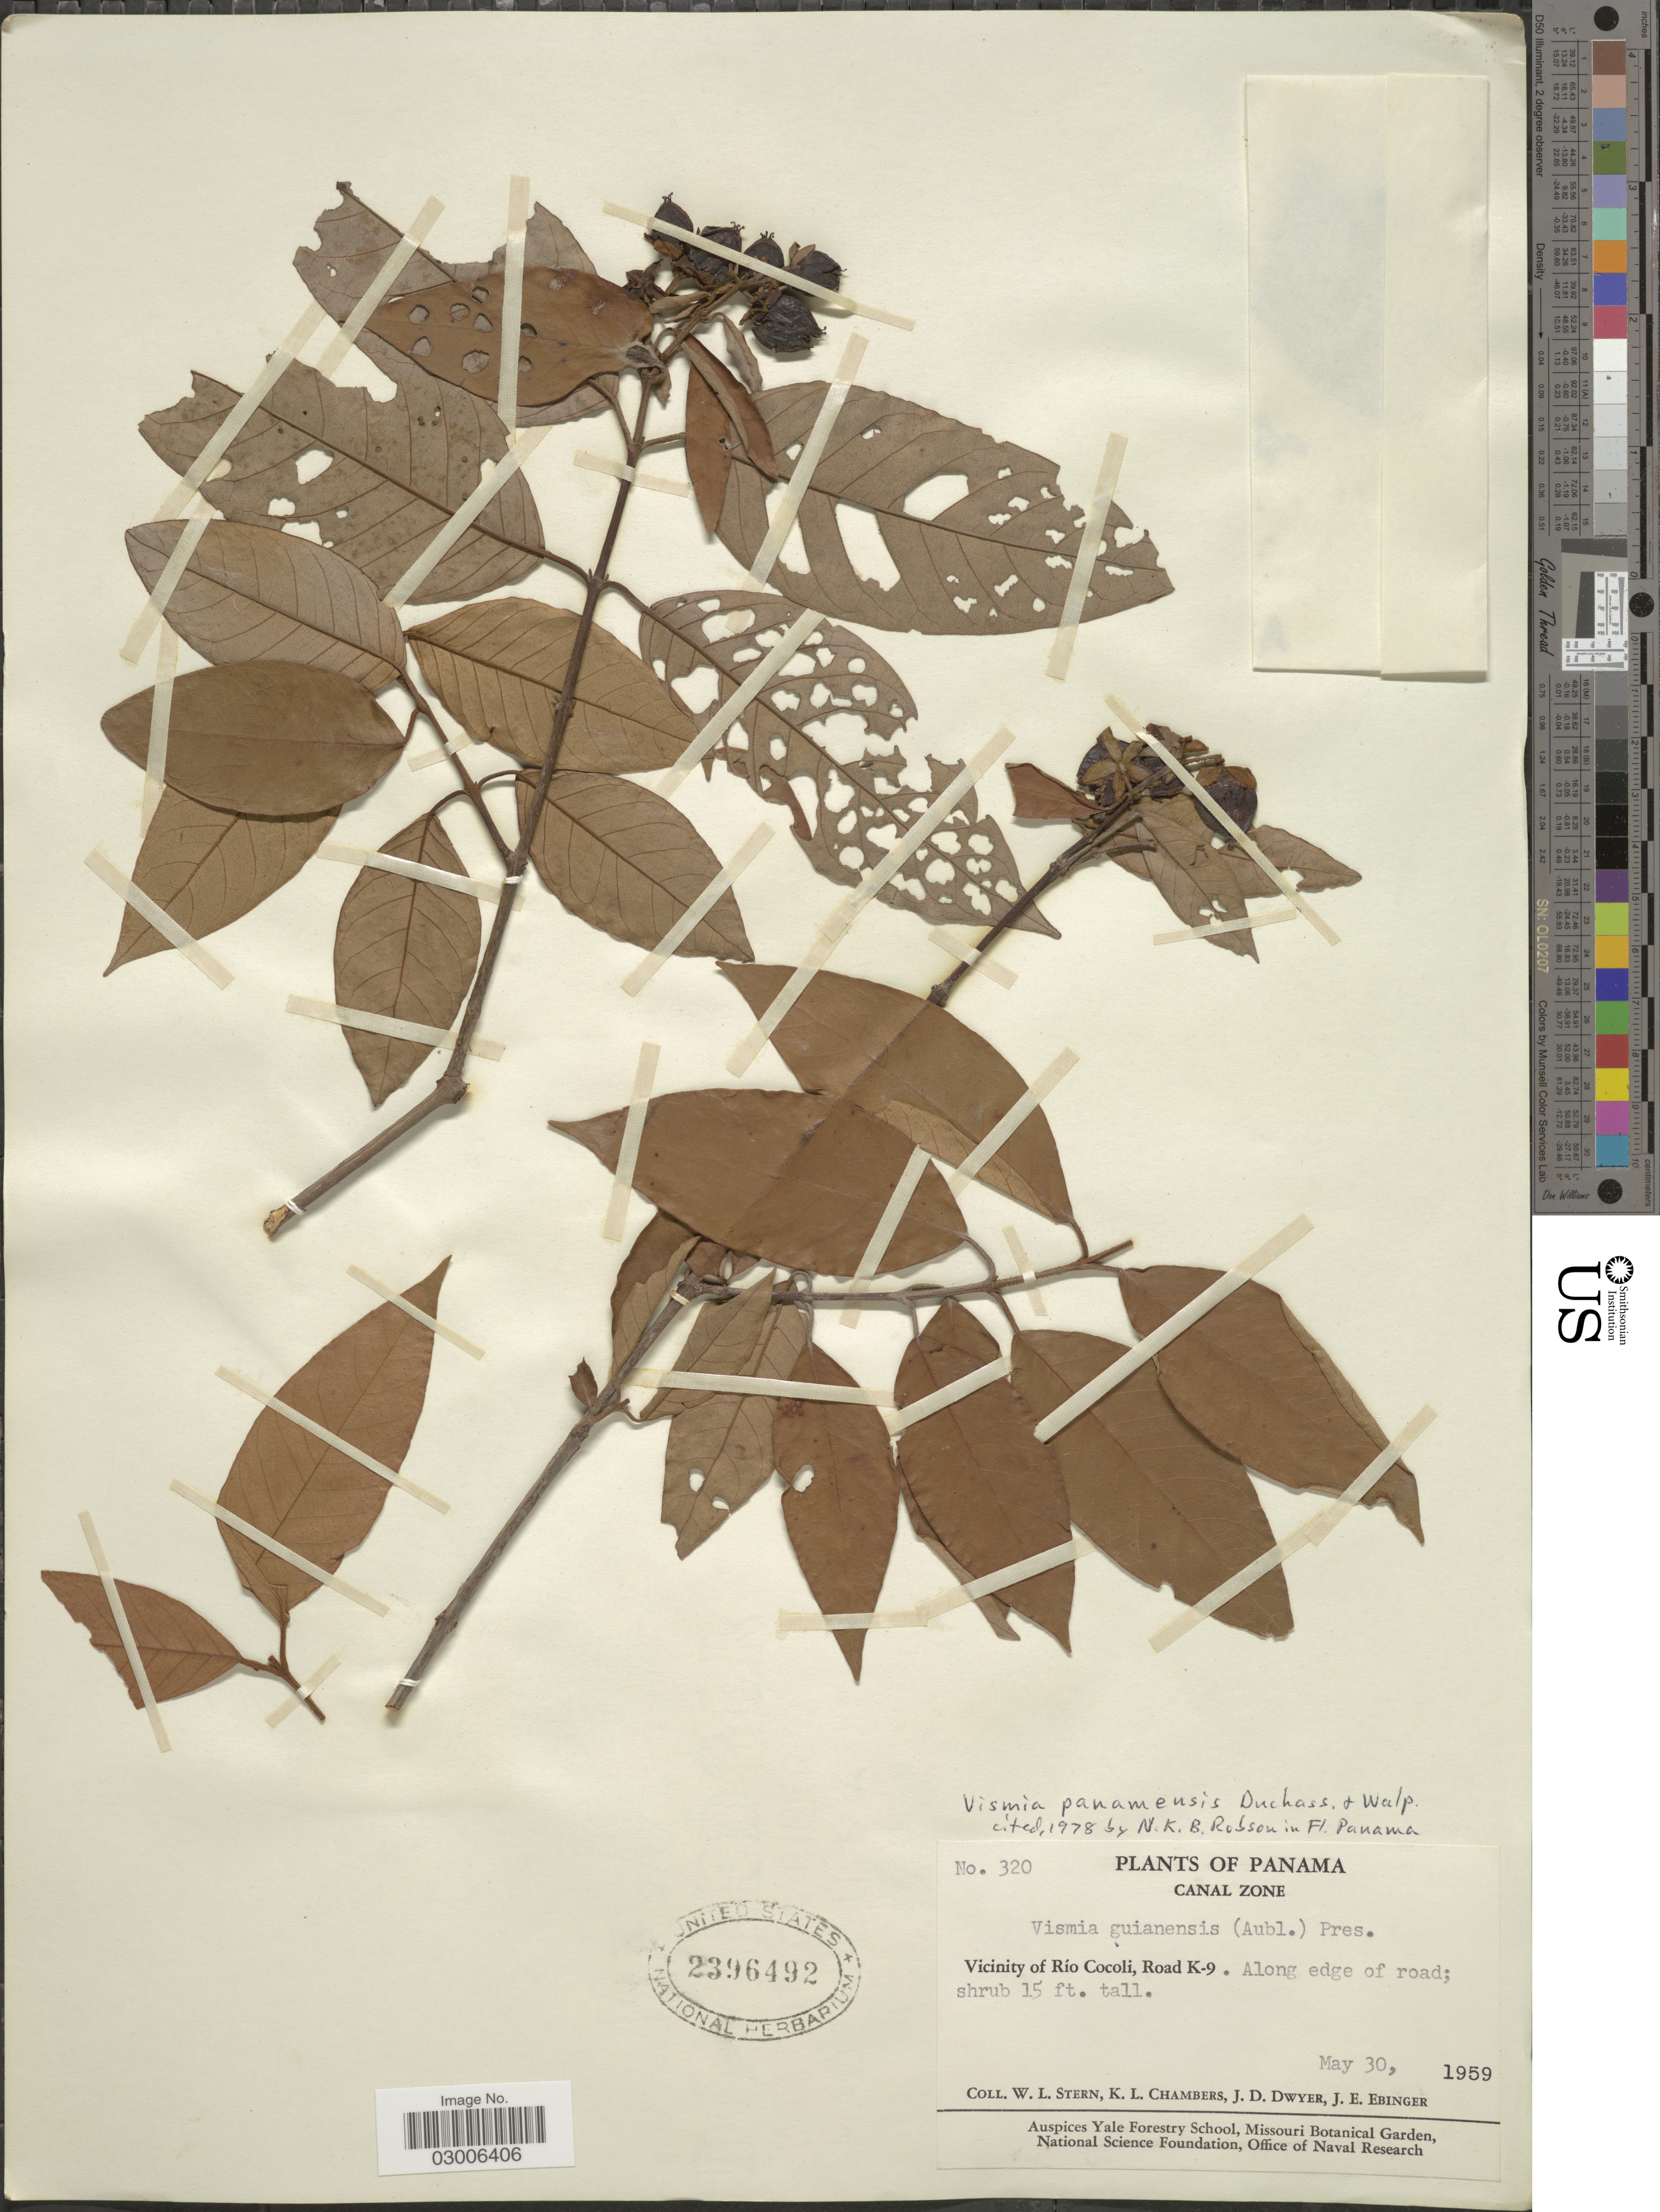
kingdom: Plantae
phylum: Tracheophyta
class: Magnoliopsida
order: Malpighiales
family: Hypericaceae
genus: Vismia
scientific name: Vismia panamensis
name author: Duchass. & Walp.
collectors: W. L. Stern, K. Chambers, J. D. Dwyer & J. Ebinger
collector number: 320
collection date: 1959-05-30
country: Panama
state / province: Panamá Oeste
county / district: Canal Zone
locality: Vicinity of Río Cocoli, Road K-9. Along edge of road.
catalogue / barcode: US 2396492